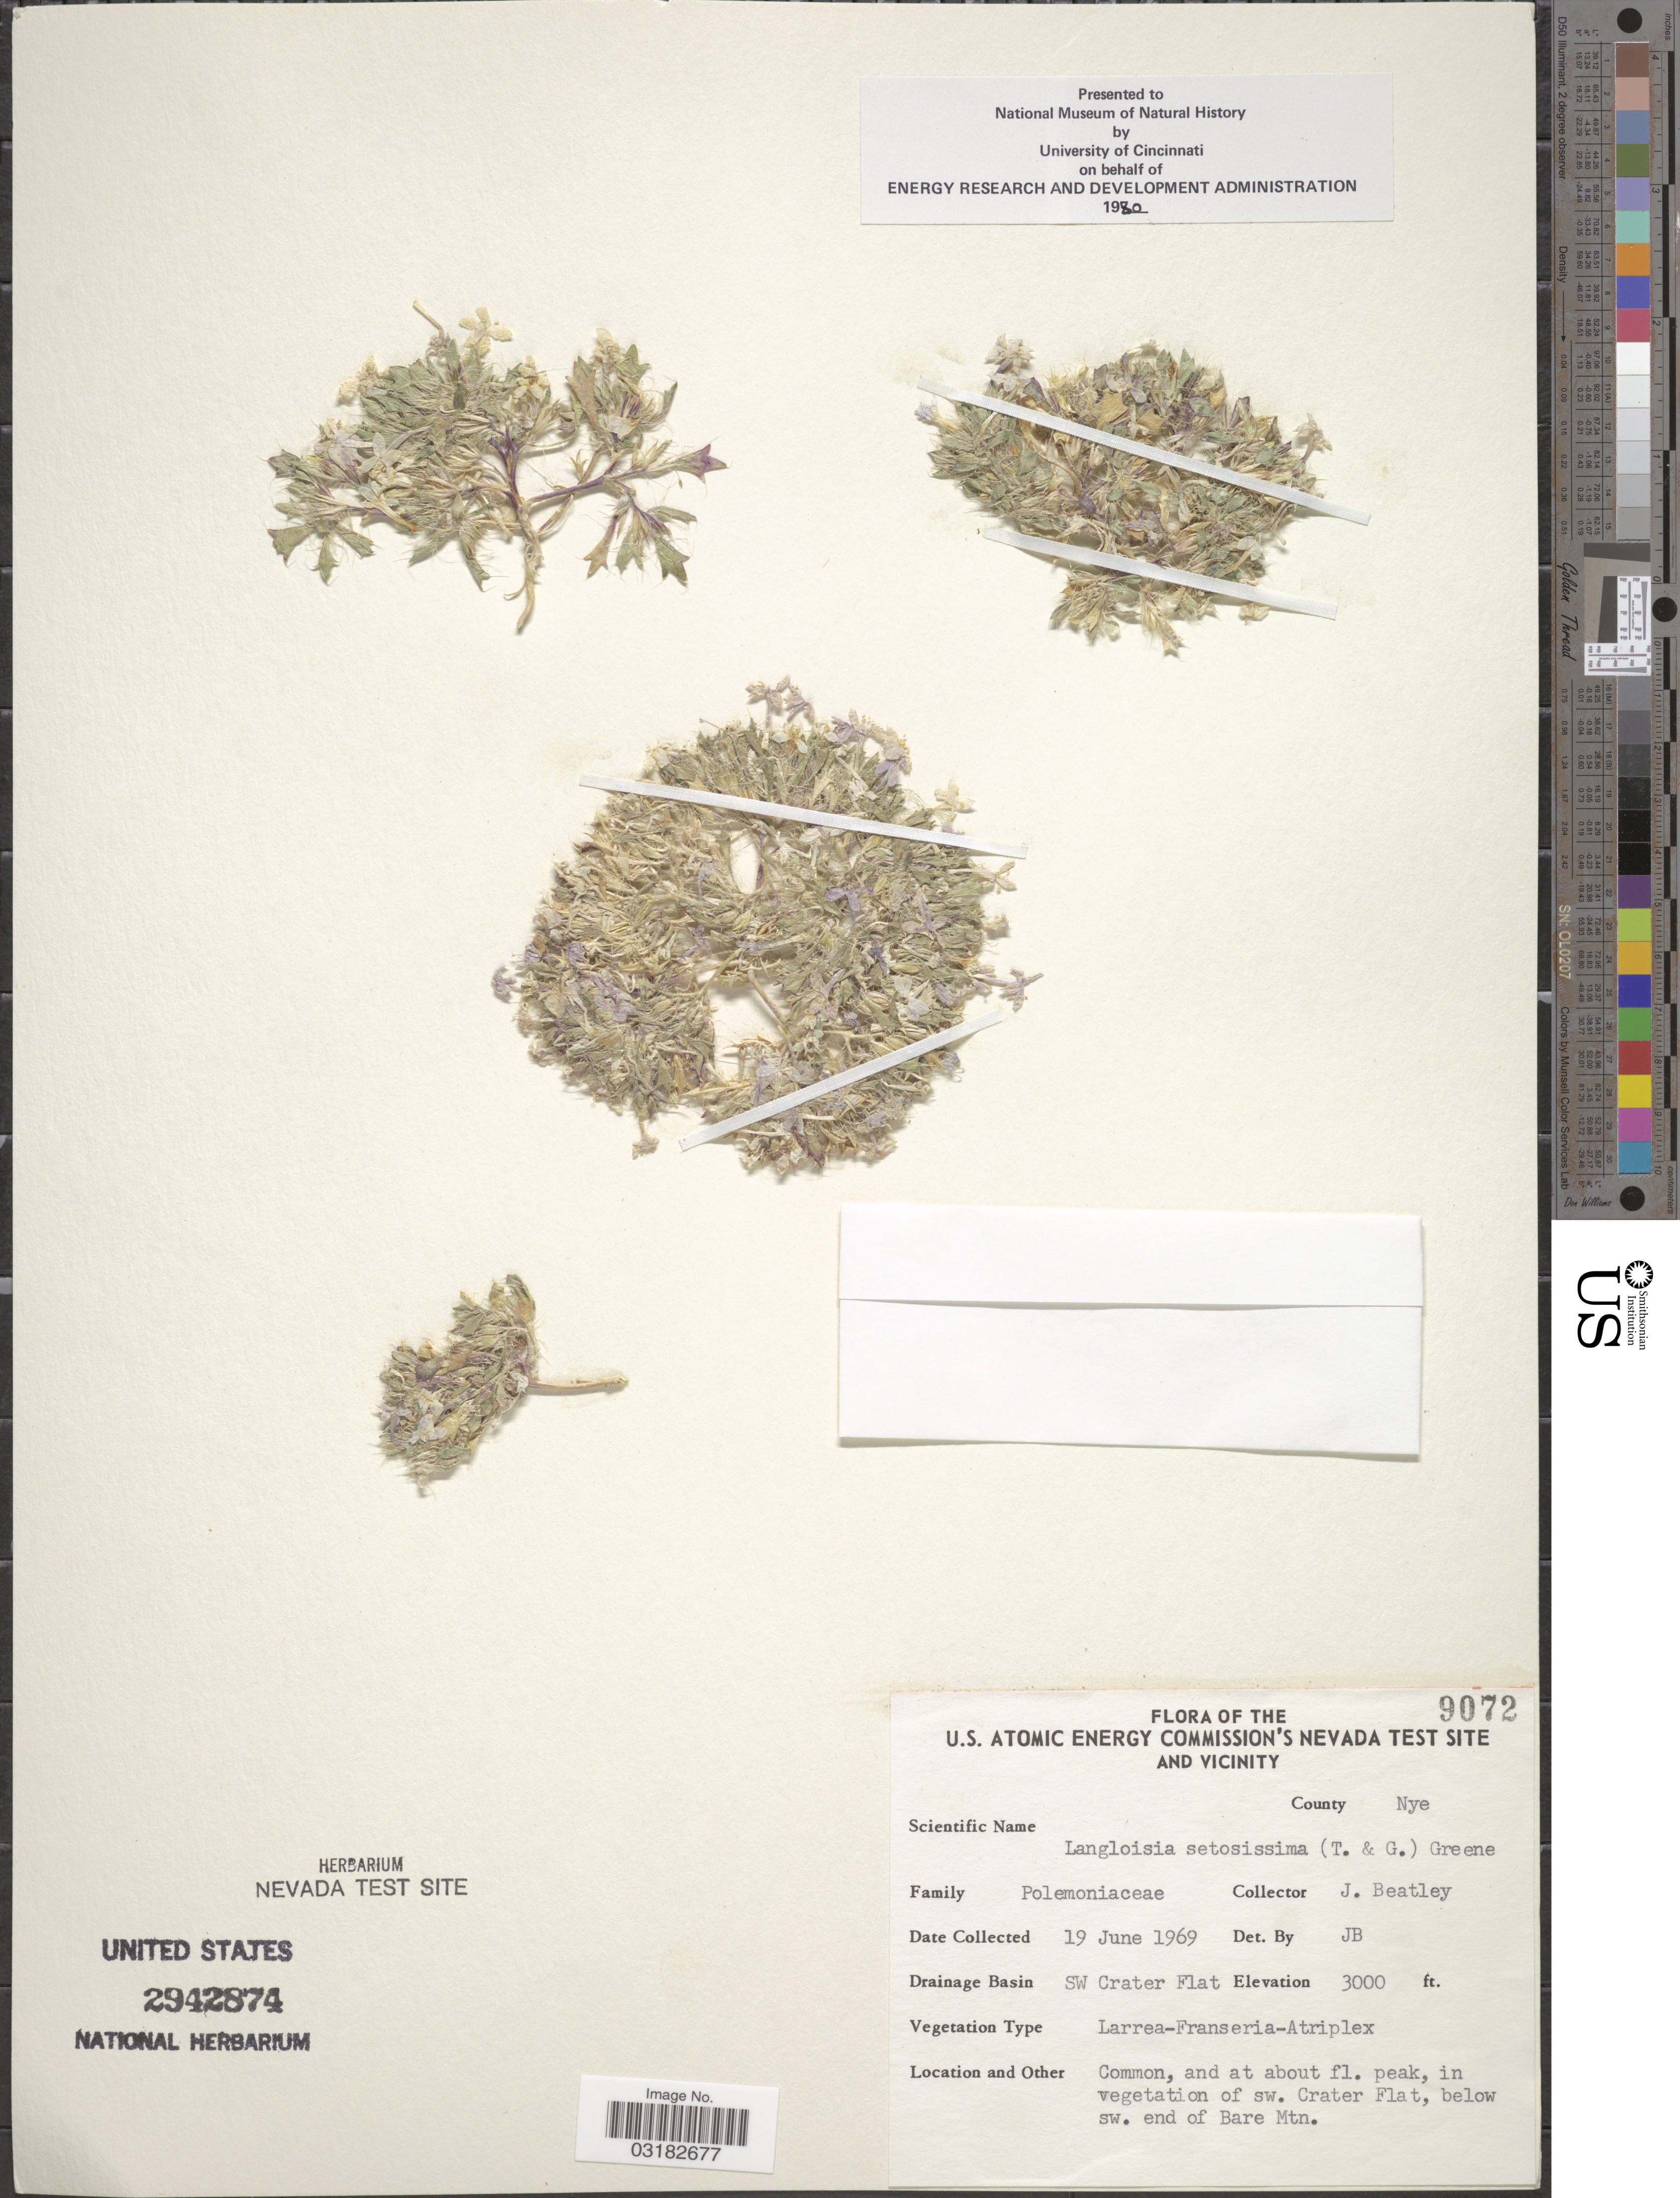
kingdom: Plantae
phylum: Tracheophyta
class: Magnoliopsida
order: Ericales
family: Polemoniaceae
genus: Langloisia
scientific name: Langloisia setosissima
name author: (Torr. & A. Gray) Greene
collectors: J. C. Beatley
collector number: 9072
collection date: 1969-06-19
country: United States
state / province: Nevada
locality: U.S. Atomic Energy Commissions's Nevada Test Site and vicinity. County Nye. Drainage Basin SW Crater Flat. In vegetation of sw. Crater Flat, below sw. end of Bare Mtn.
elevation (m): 914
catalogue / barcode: US 2942874